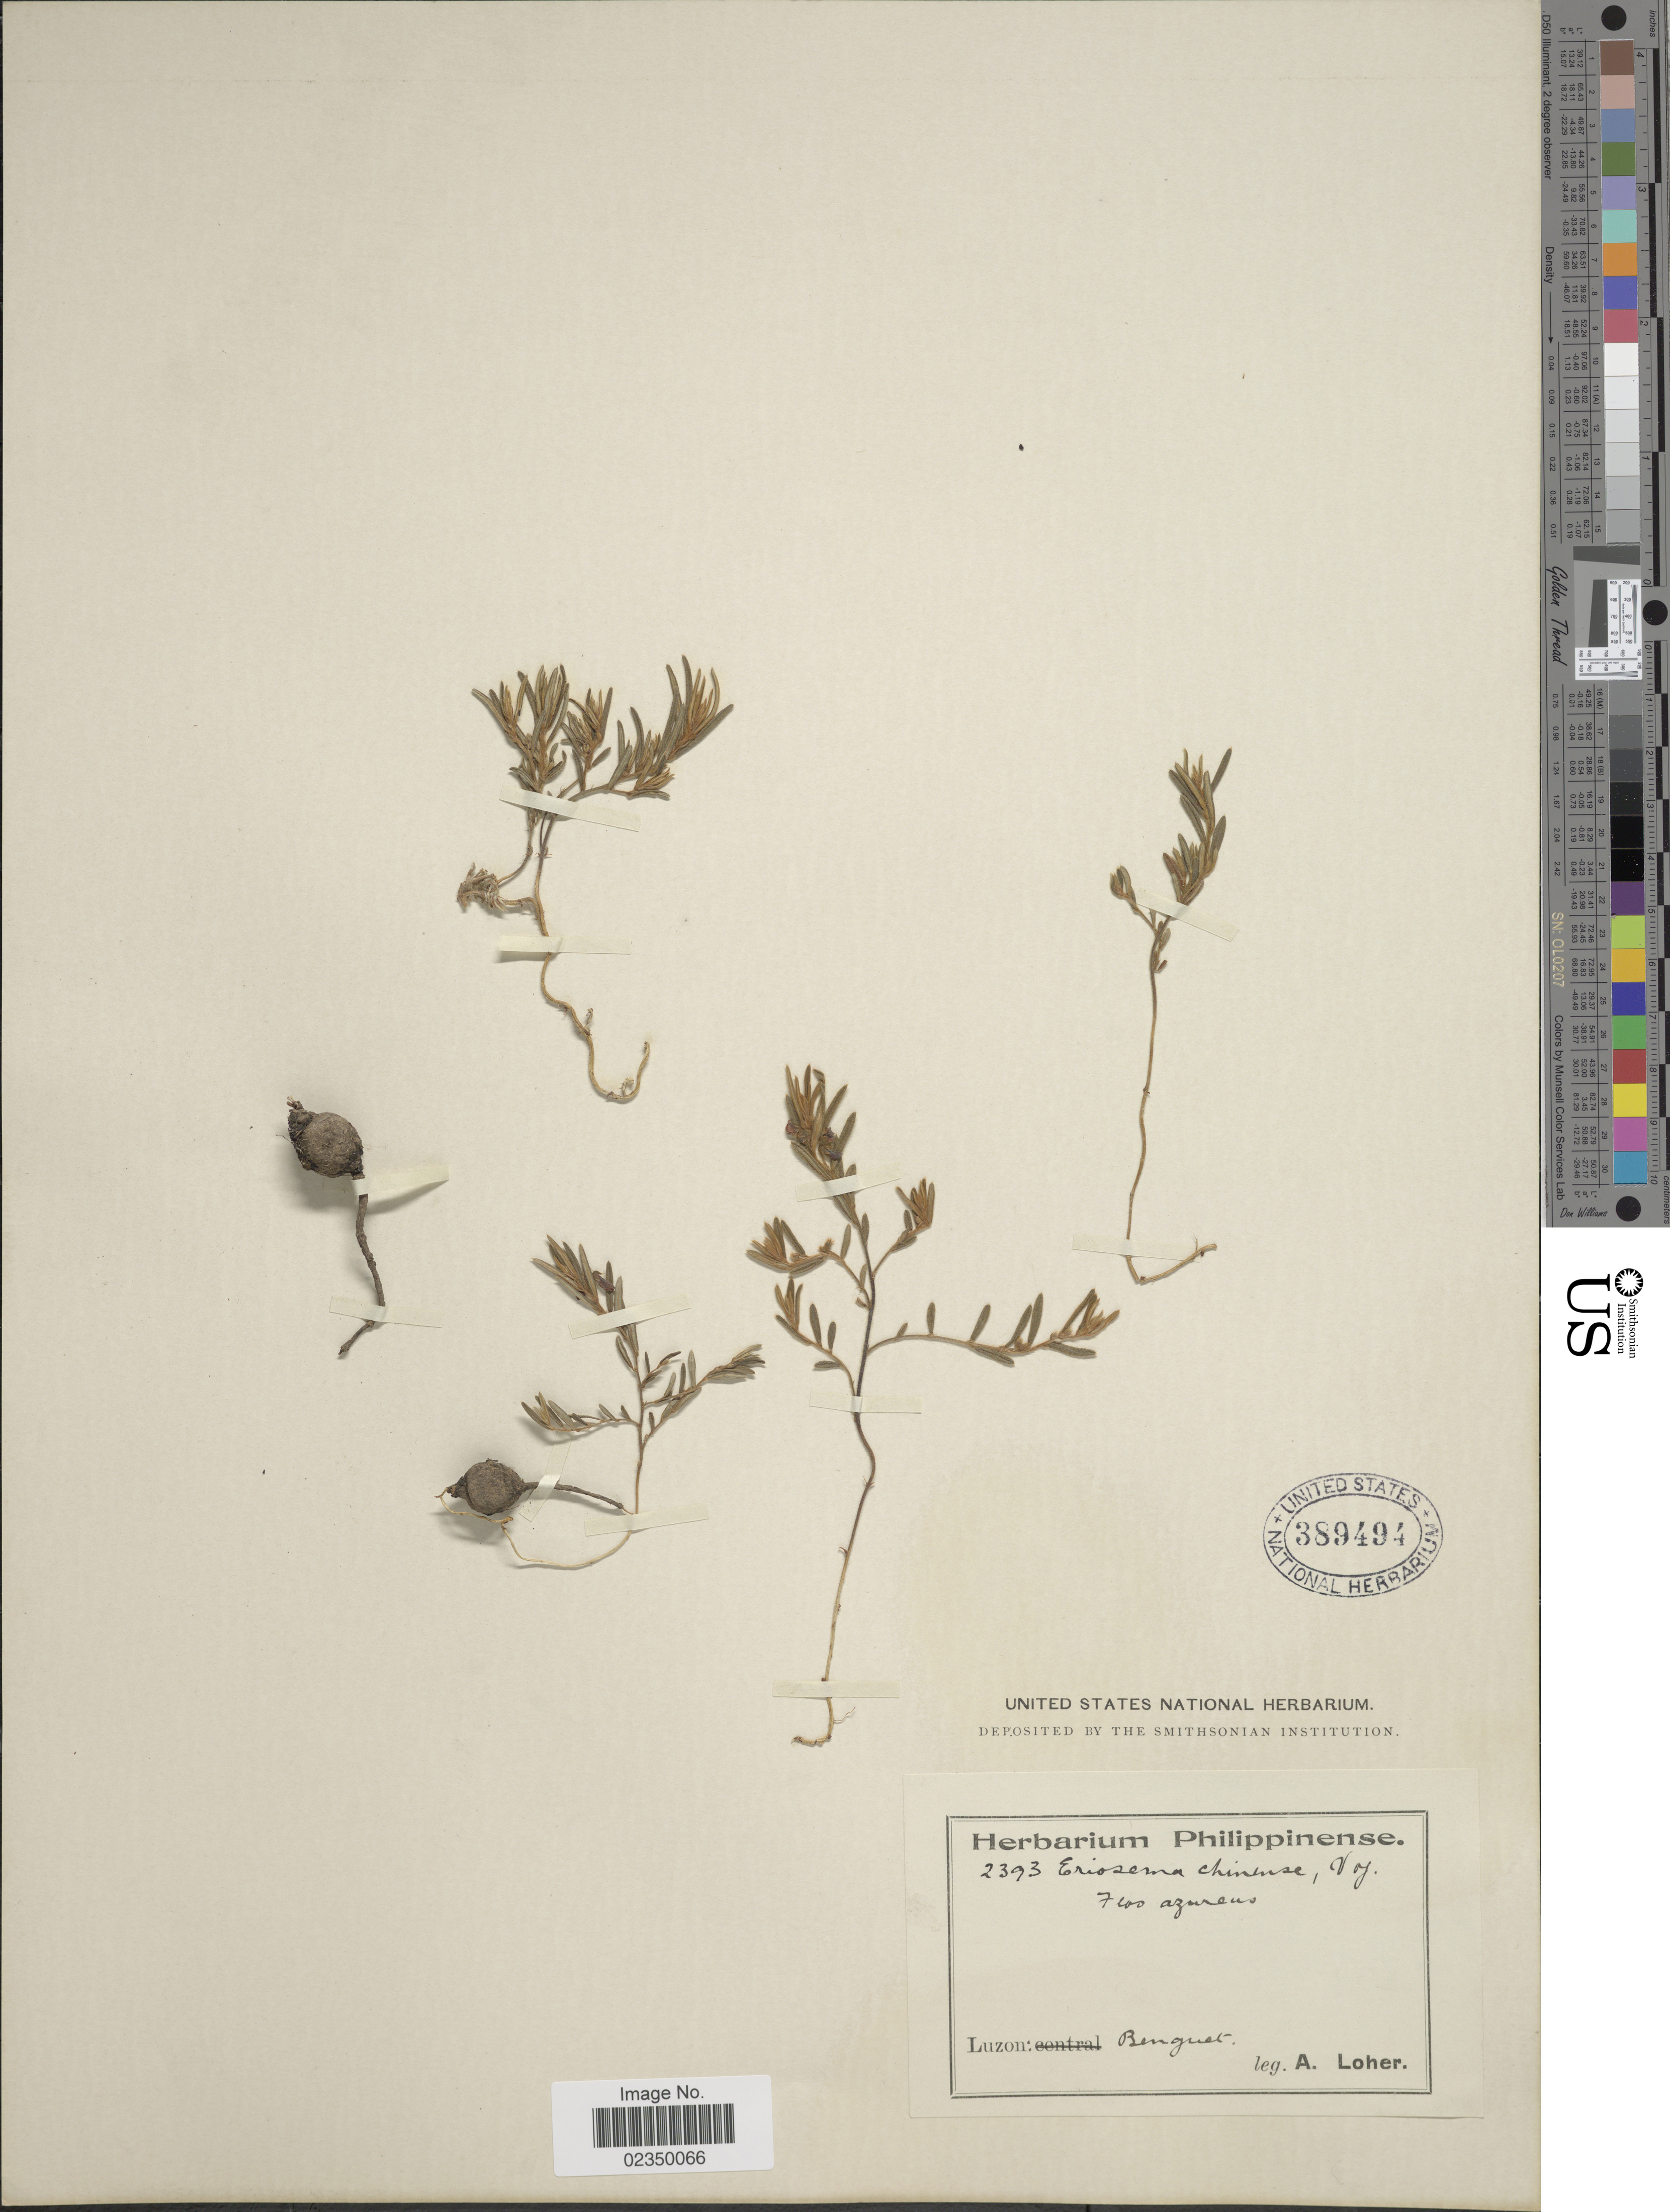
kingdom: Plantae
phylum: Tracheophyta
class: Magnoliopsida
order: Fabales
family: Fabaceae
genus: Eriosema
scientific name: Eriosema chinense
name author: Vogel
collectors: A. Loher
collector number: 2393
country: Philippines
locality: Benguet.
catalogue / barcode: US 389494